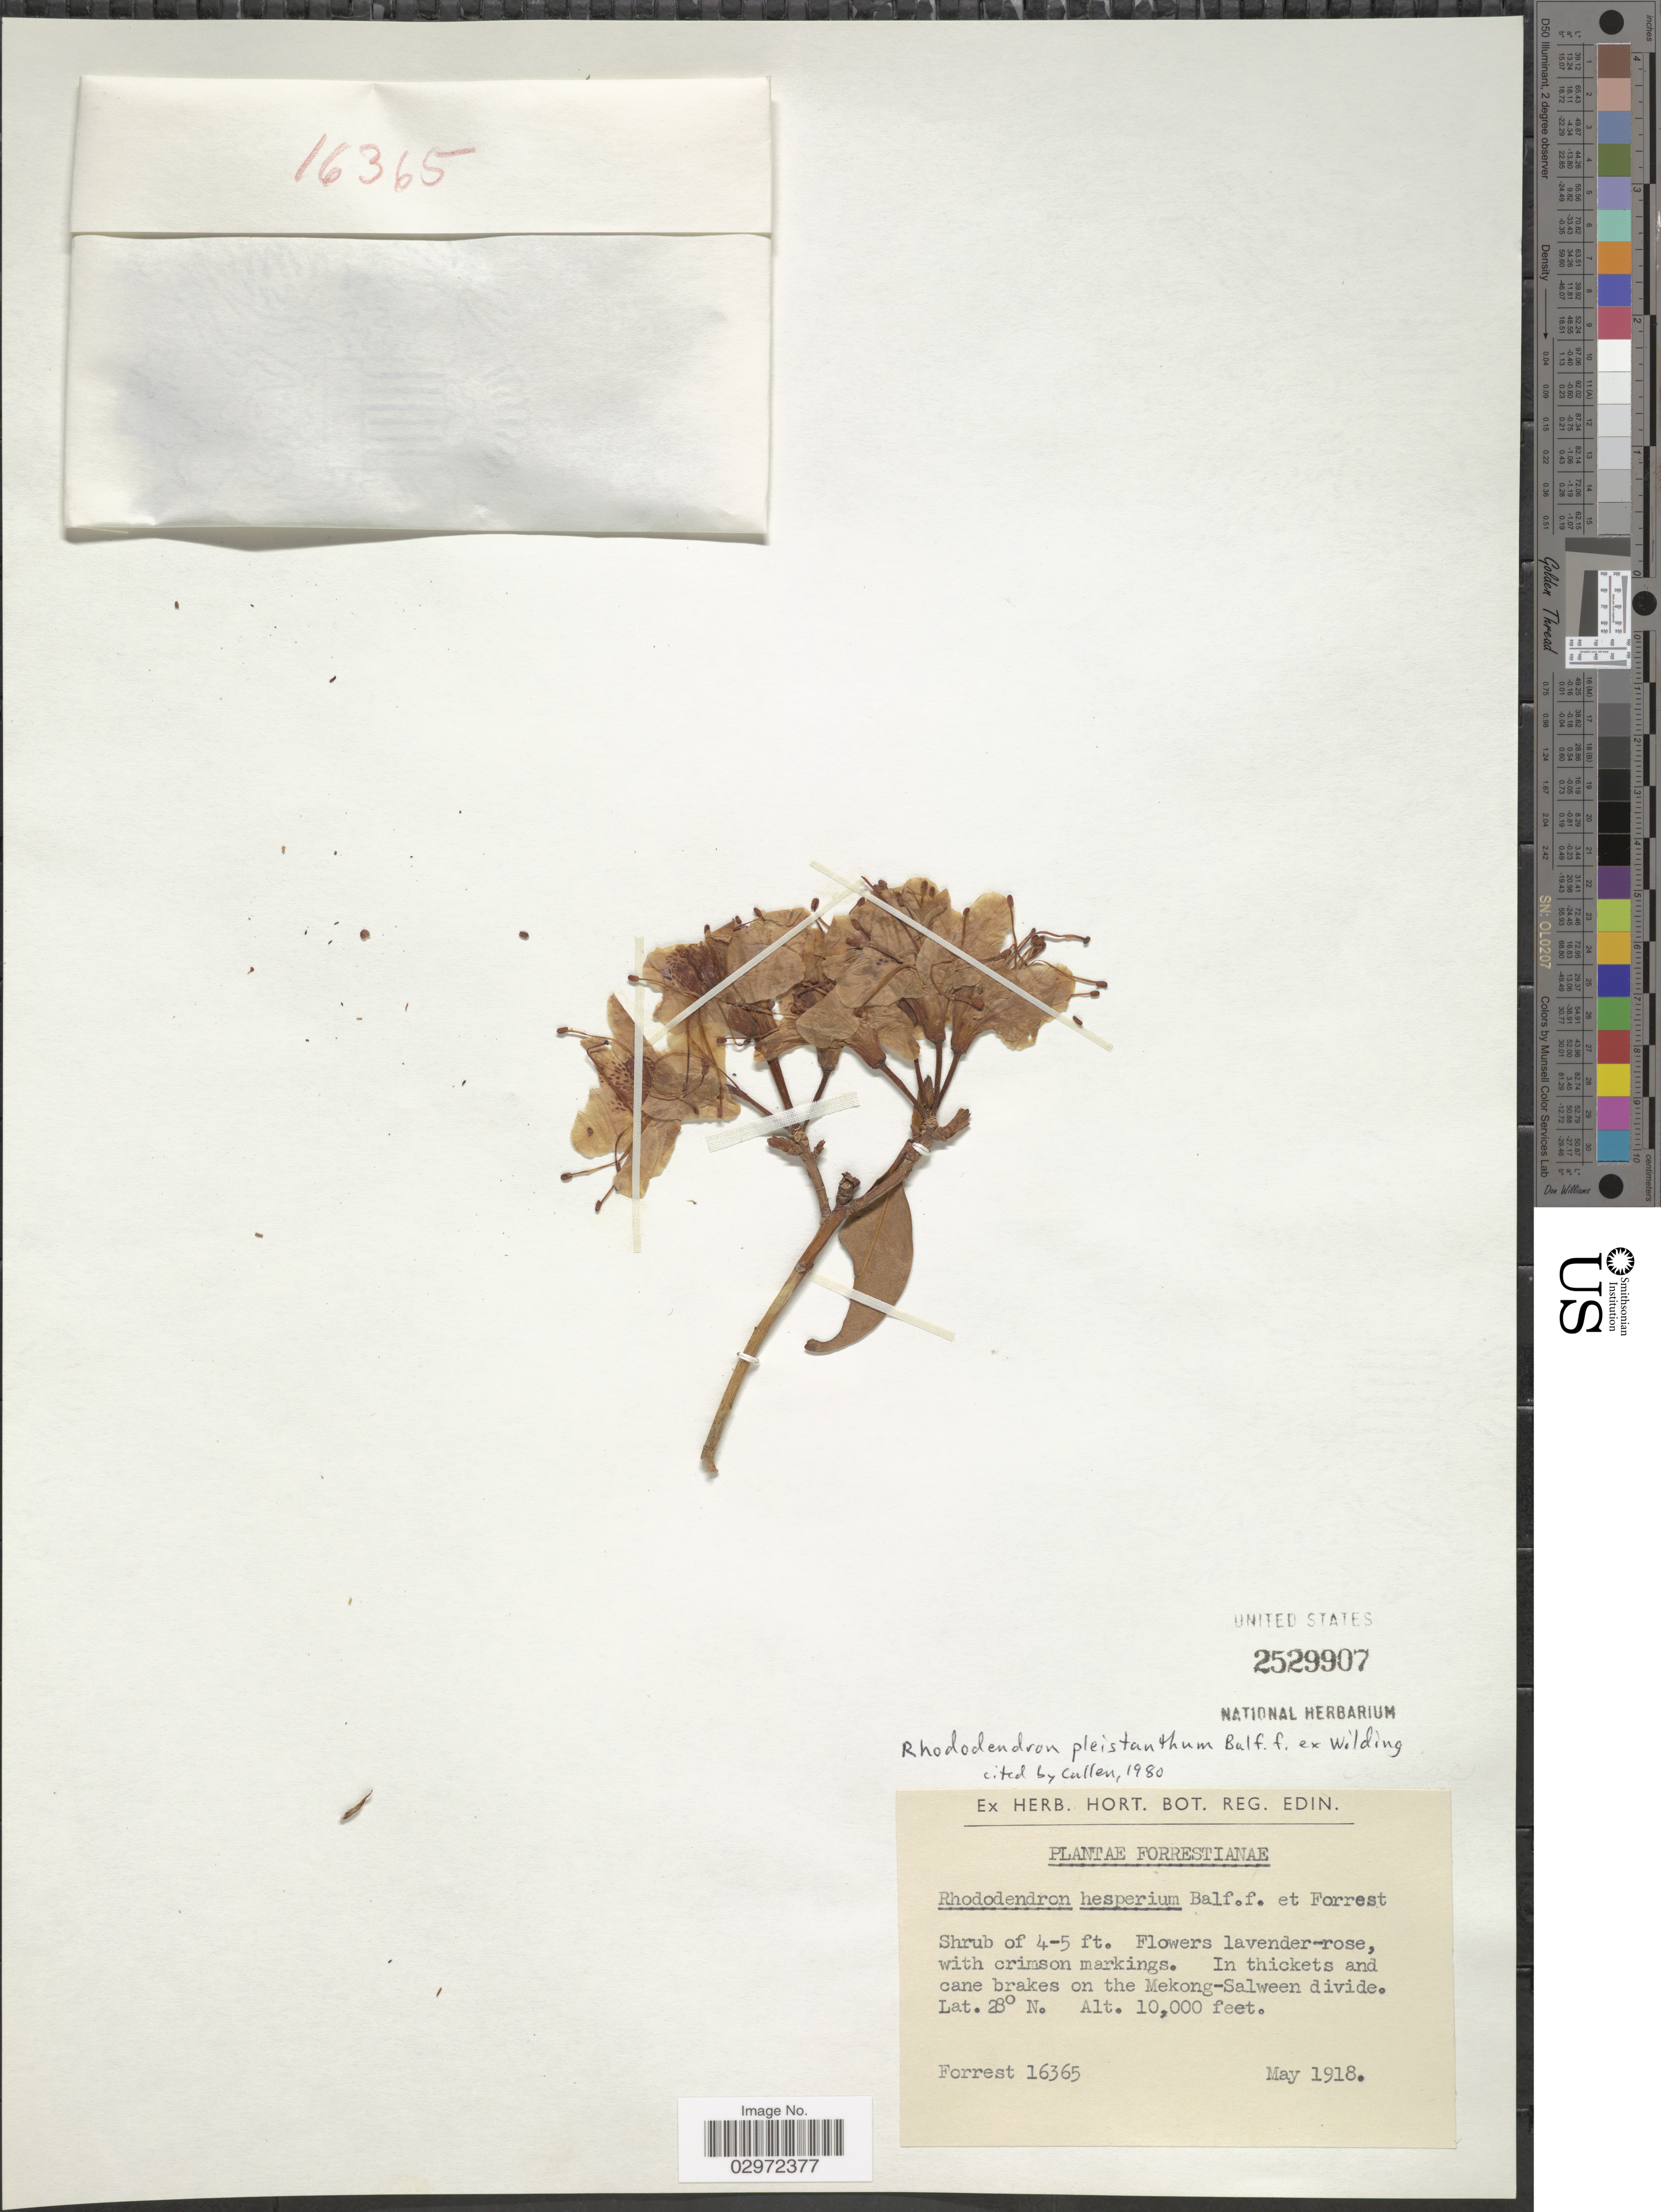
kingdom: Plantae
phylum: Tracheophyta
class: Magnoliopsida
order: Ericales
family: Ericaceae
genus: Rhododendron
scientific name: Rhododendron pleistanthum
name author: E.H. Wilding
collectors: -. Forrest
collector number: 16365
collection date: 1918-05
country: China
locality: In thickets and cane brakes on the Mekong-Salween divide.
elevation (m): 3048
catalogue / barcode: US 2529907